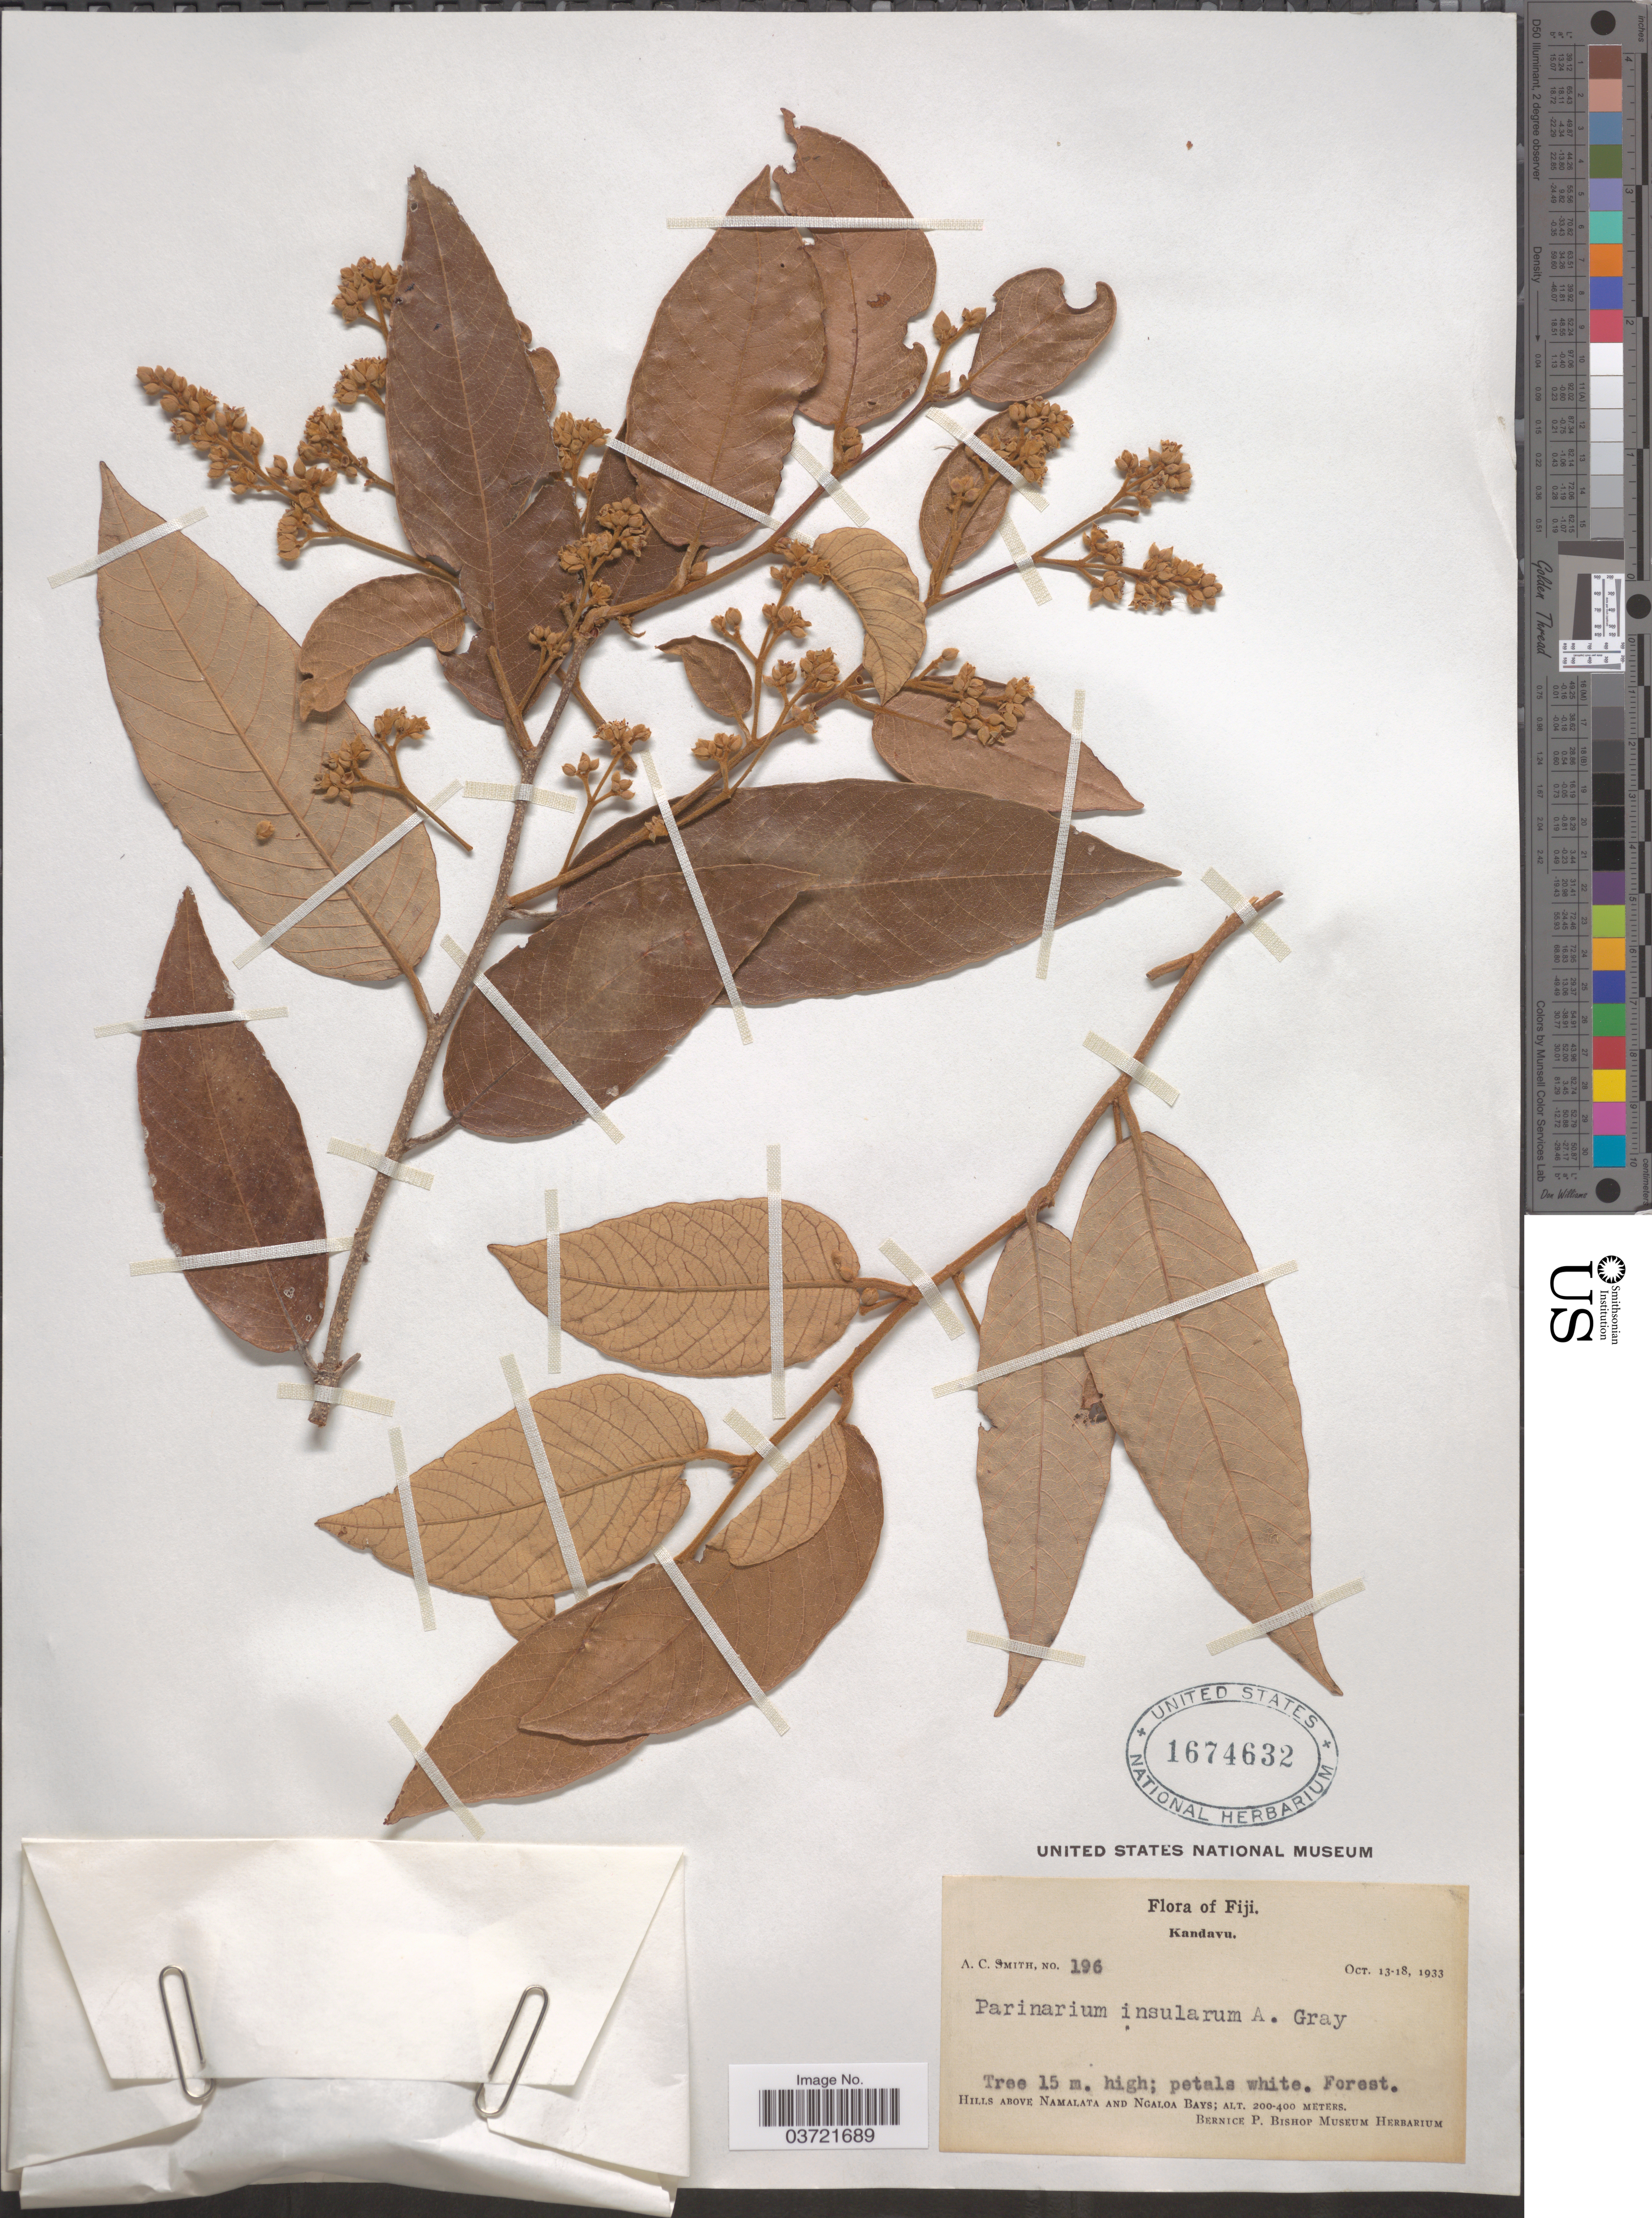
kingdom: Plantae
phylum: Tracheophyta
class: Magnoliopsida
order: Malpighiales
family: Chrysobalanaceae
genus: Parinari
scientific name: Parinari insularis A. Gray in Wilkes, as "insularum"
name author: A. Gray in Wilkes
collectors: A. C. Smith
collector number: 196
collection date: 1933-10-13/1933-10-18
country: Fiji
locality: Kandavu. Hills above Namalata and Ngaloa Bays.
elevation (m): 200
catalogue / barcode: US 1674632